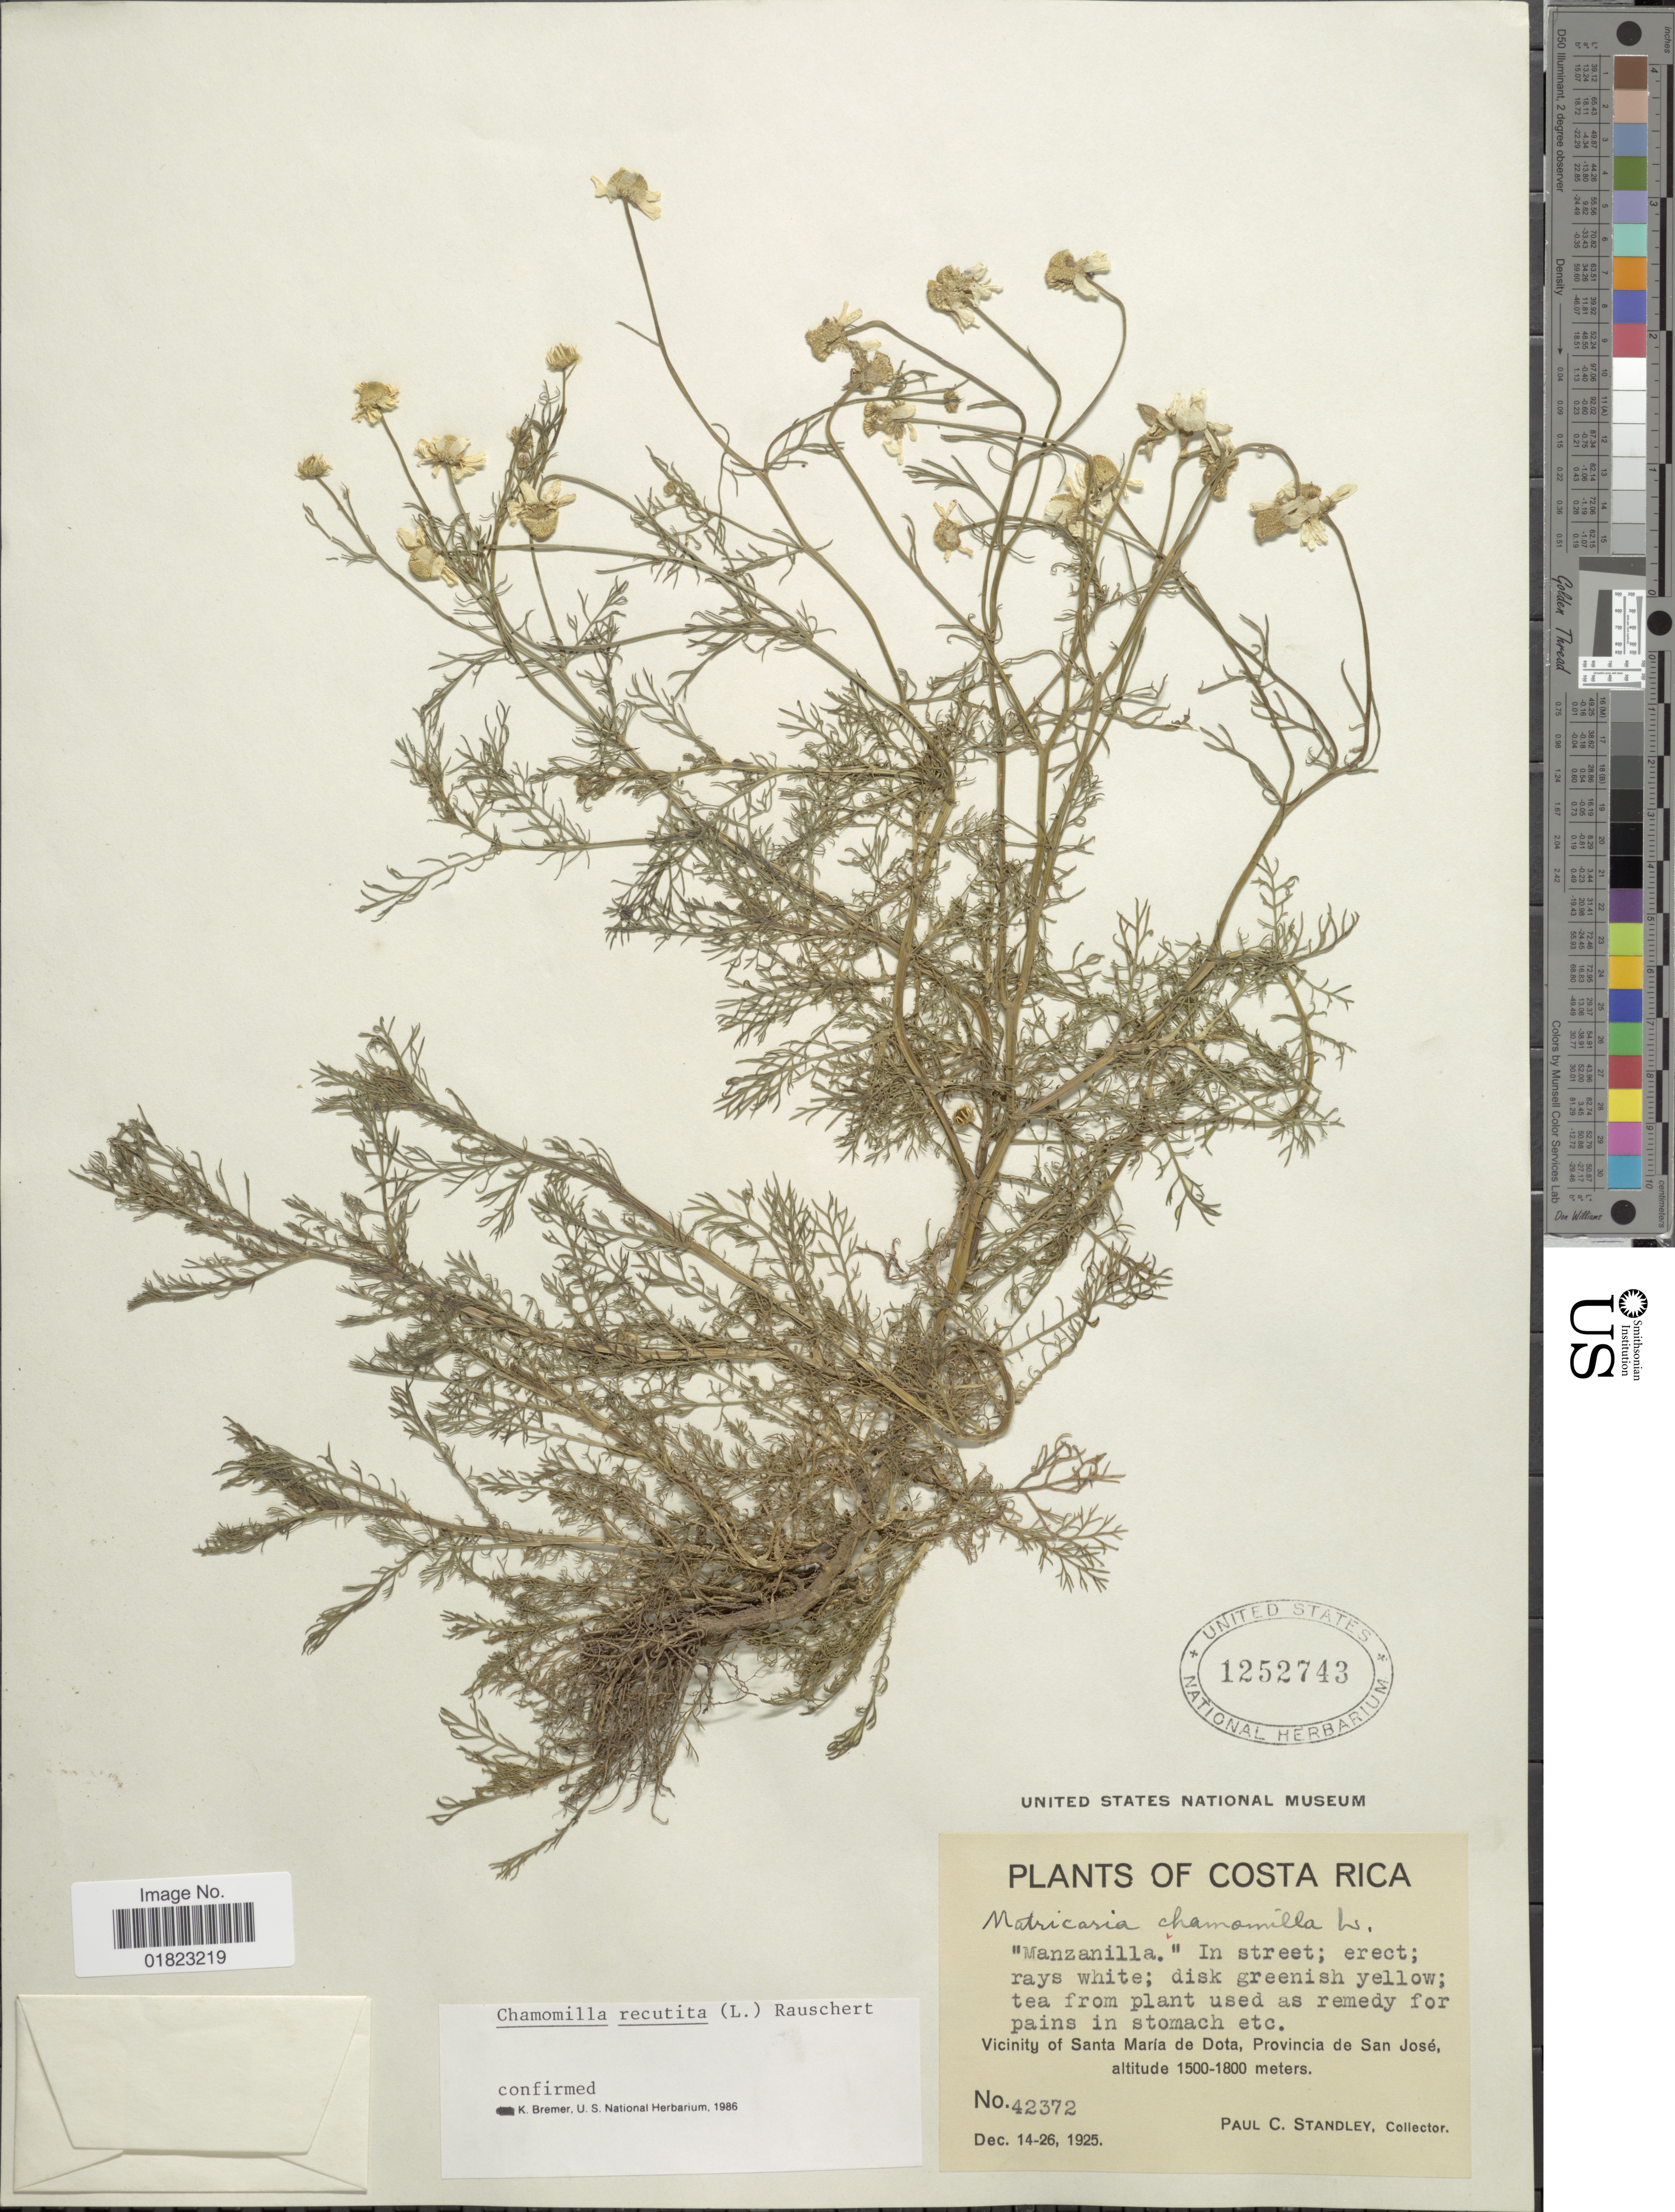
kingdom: Plantae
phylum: Tracheophyta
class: Magnoliopsida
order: Asterales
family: Asteraceae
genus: Matricaria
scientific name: Matricaria recutita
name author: L.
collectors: P. C. Standley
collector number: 42372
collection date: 1925-12-14/1925-12-26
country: Costa Rica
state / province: San José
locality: Vicinity of Santa Maria de Dota. Provincia de San Jose,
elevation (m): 1500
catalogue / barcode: US 1252743